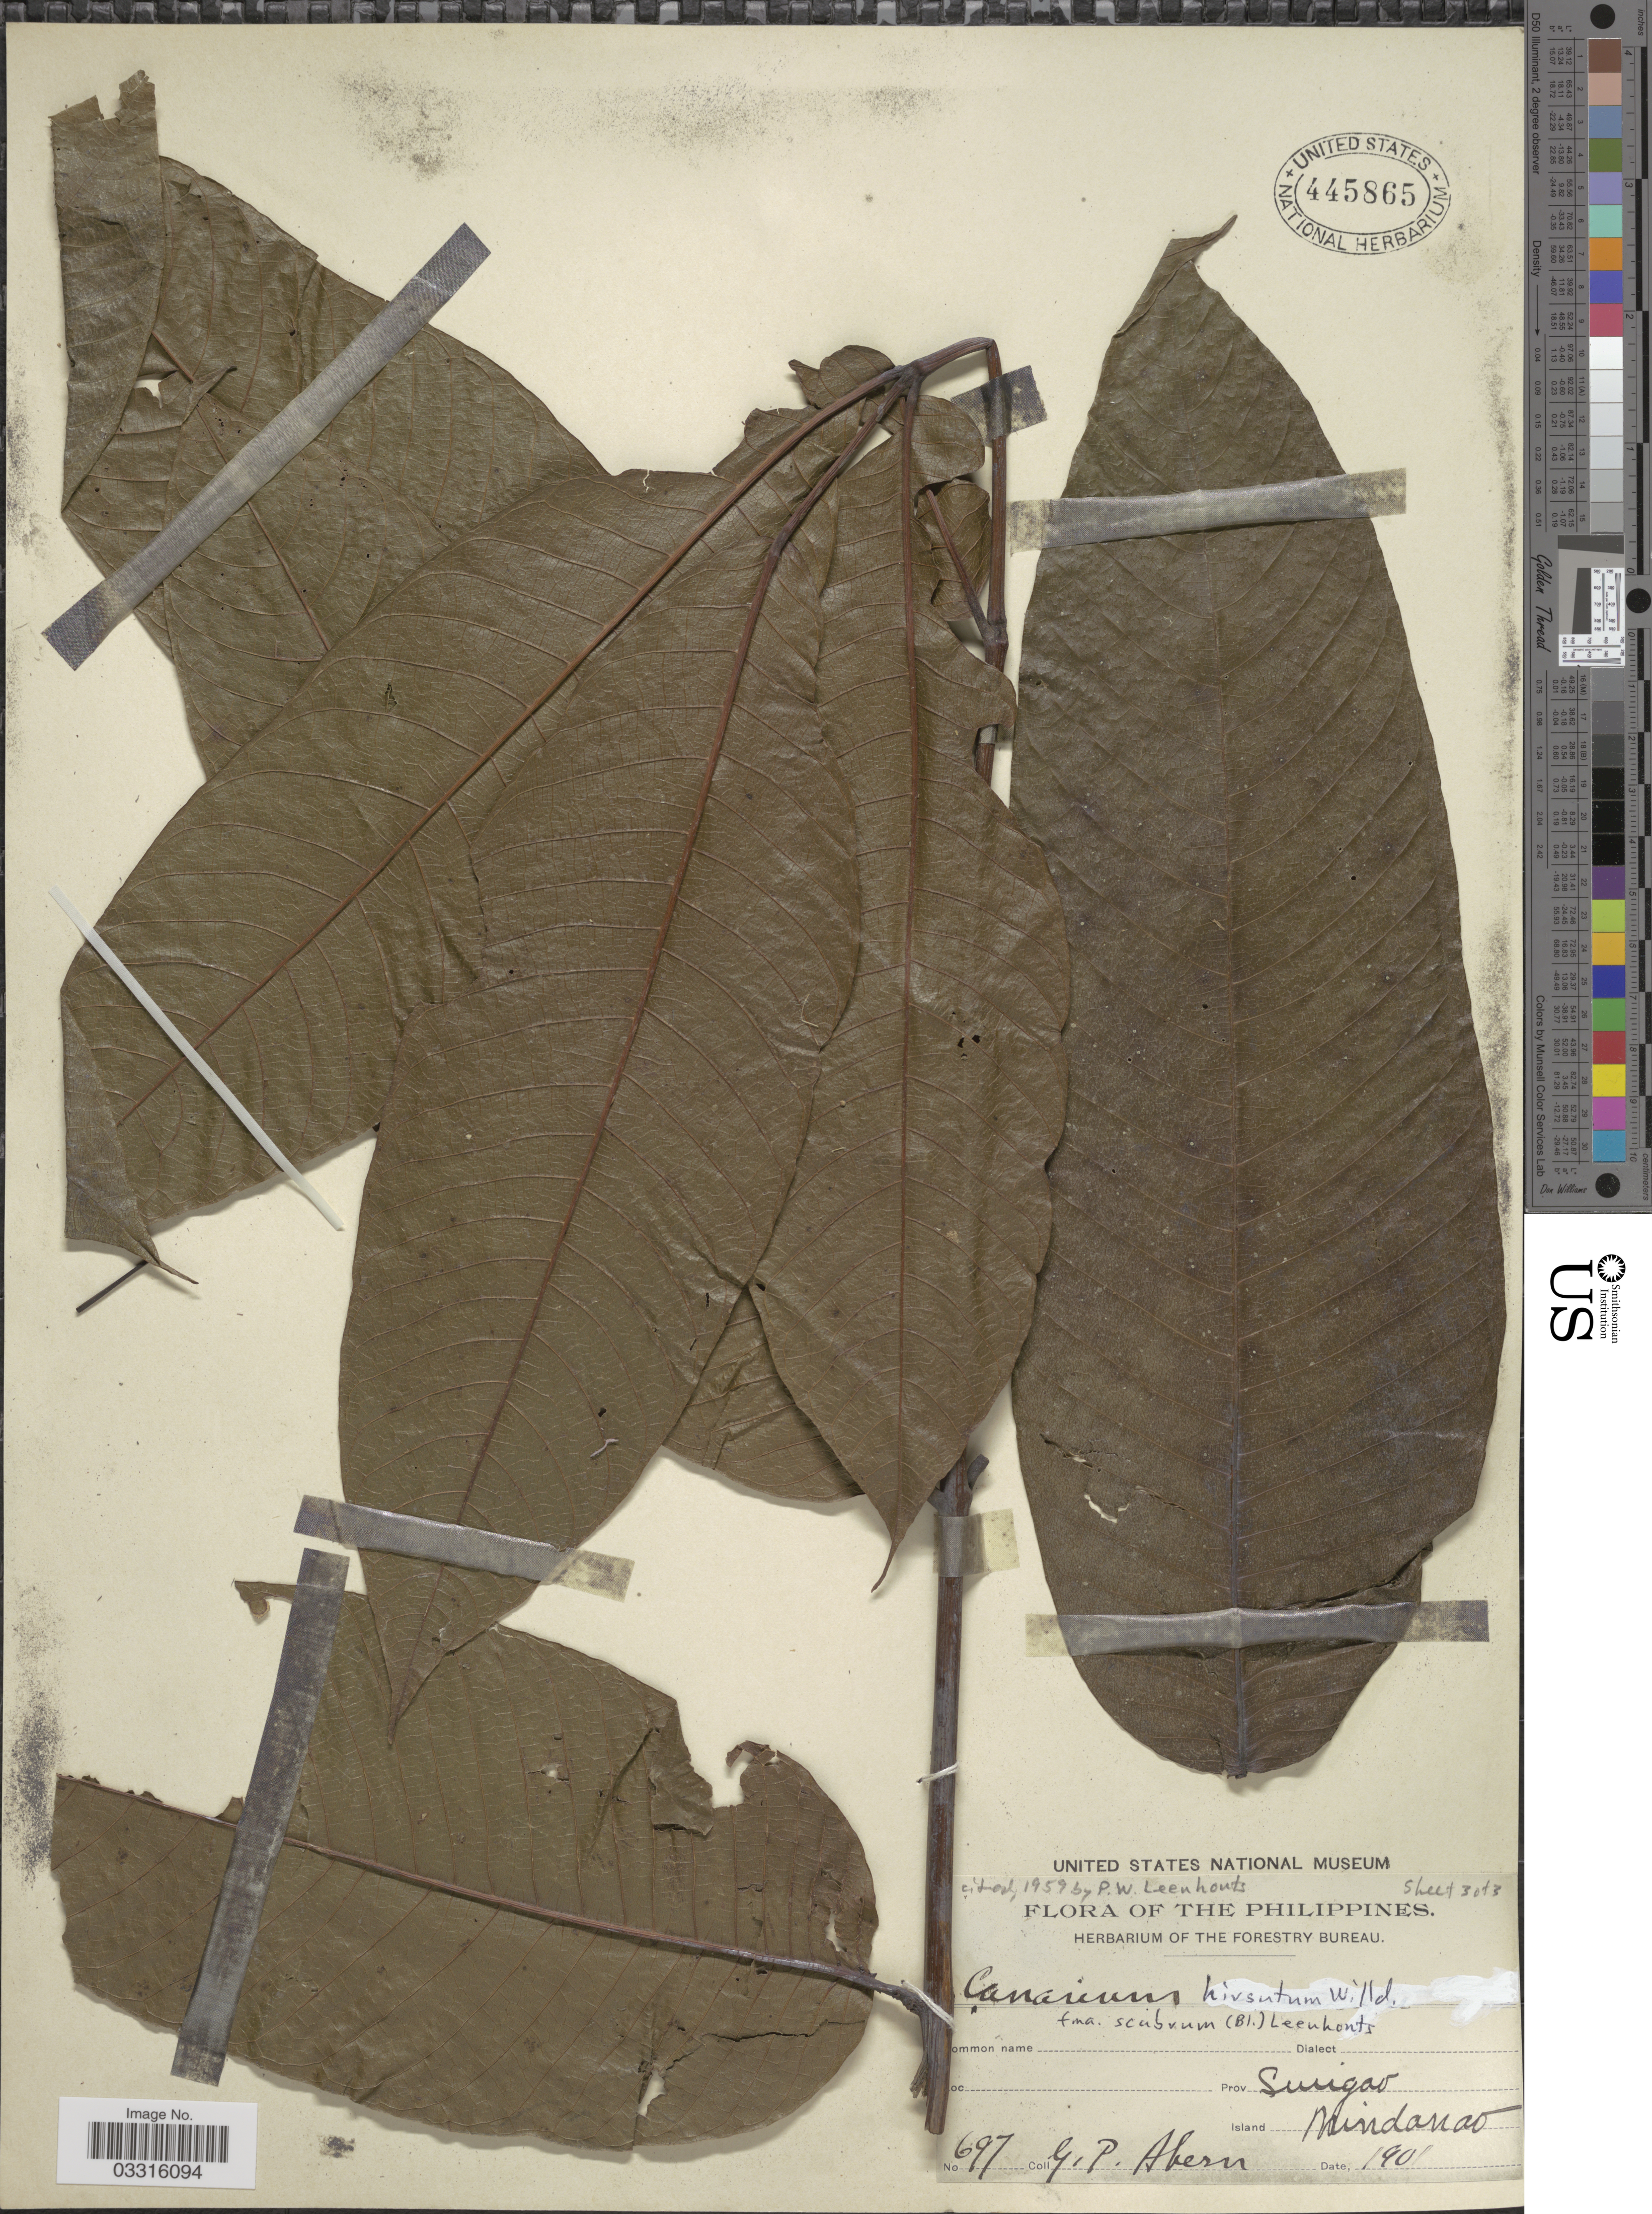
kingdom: Plantae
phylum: Tracheophyta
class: Magnoliopsida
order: Sapindales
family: Burseraceae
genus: Canarium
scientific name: Canarium hirsutum f. scabrum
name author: (Blume) Leenh.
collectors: G. Ahern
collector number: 697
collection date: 1901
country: Philippines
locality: Prov. Surigao, Island Mindanao.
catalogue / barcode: US 445865